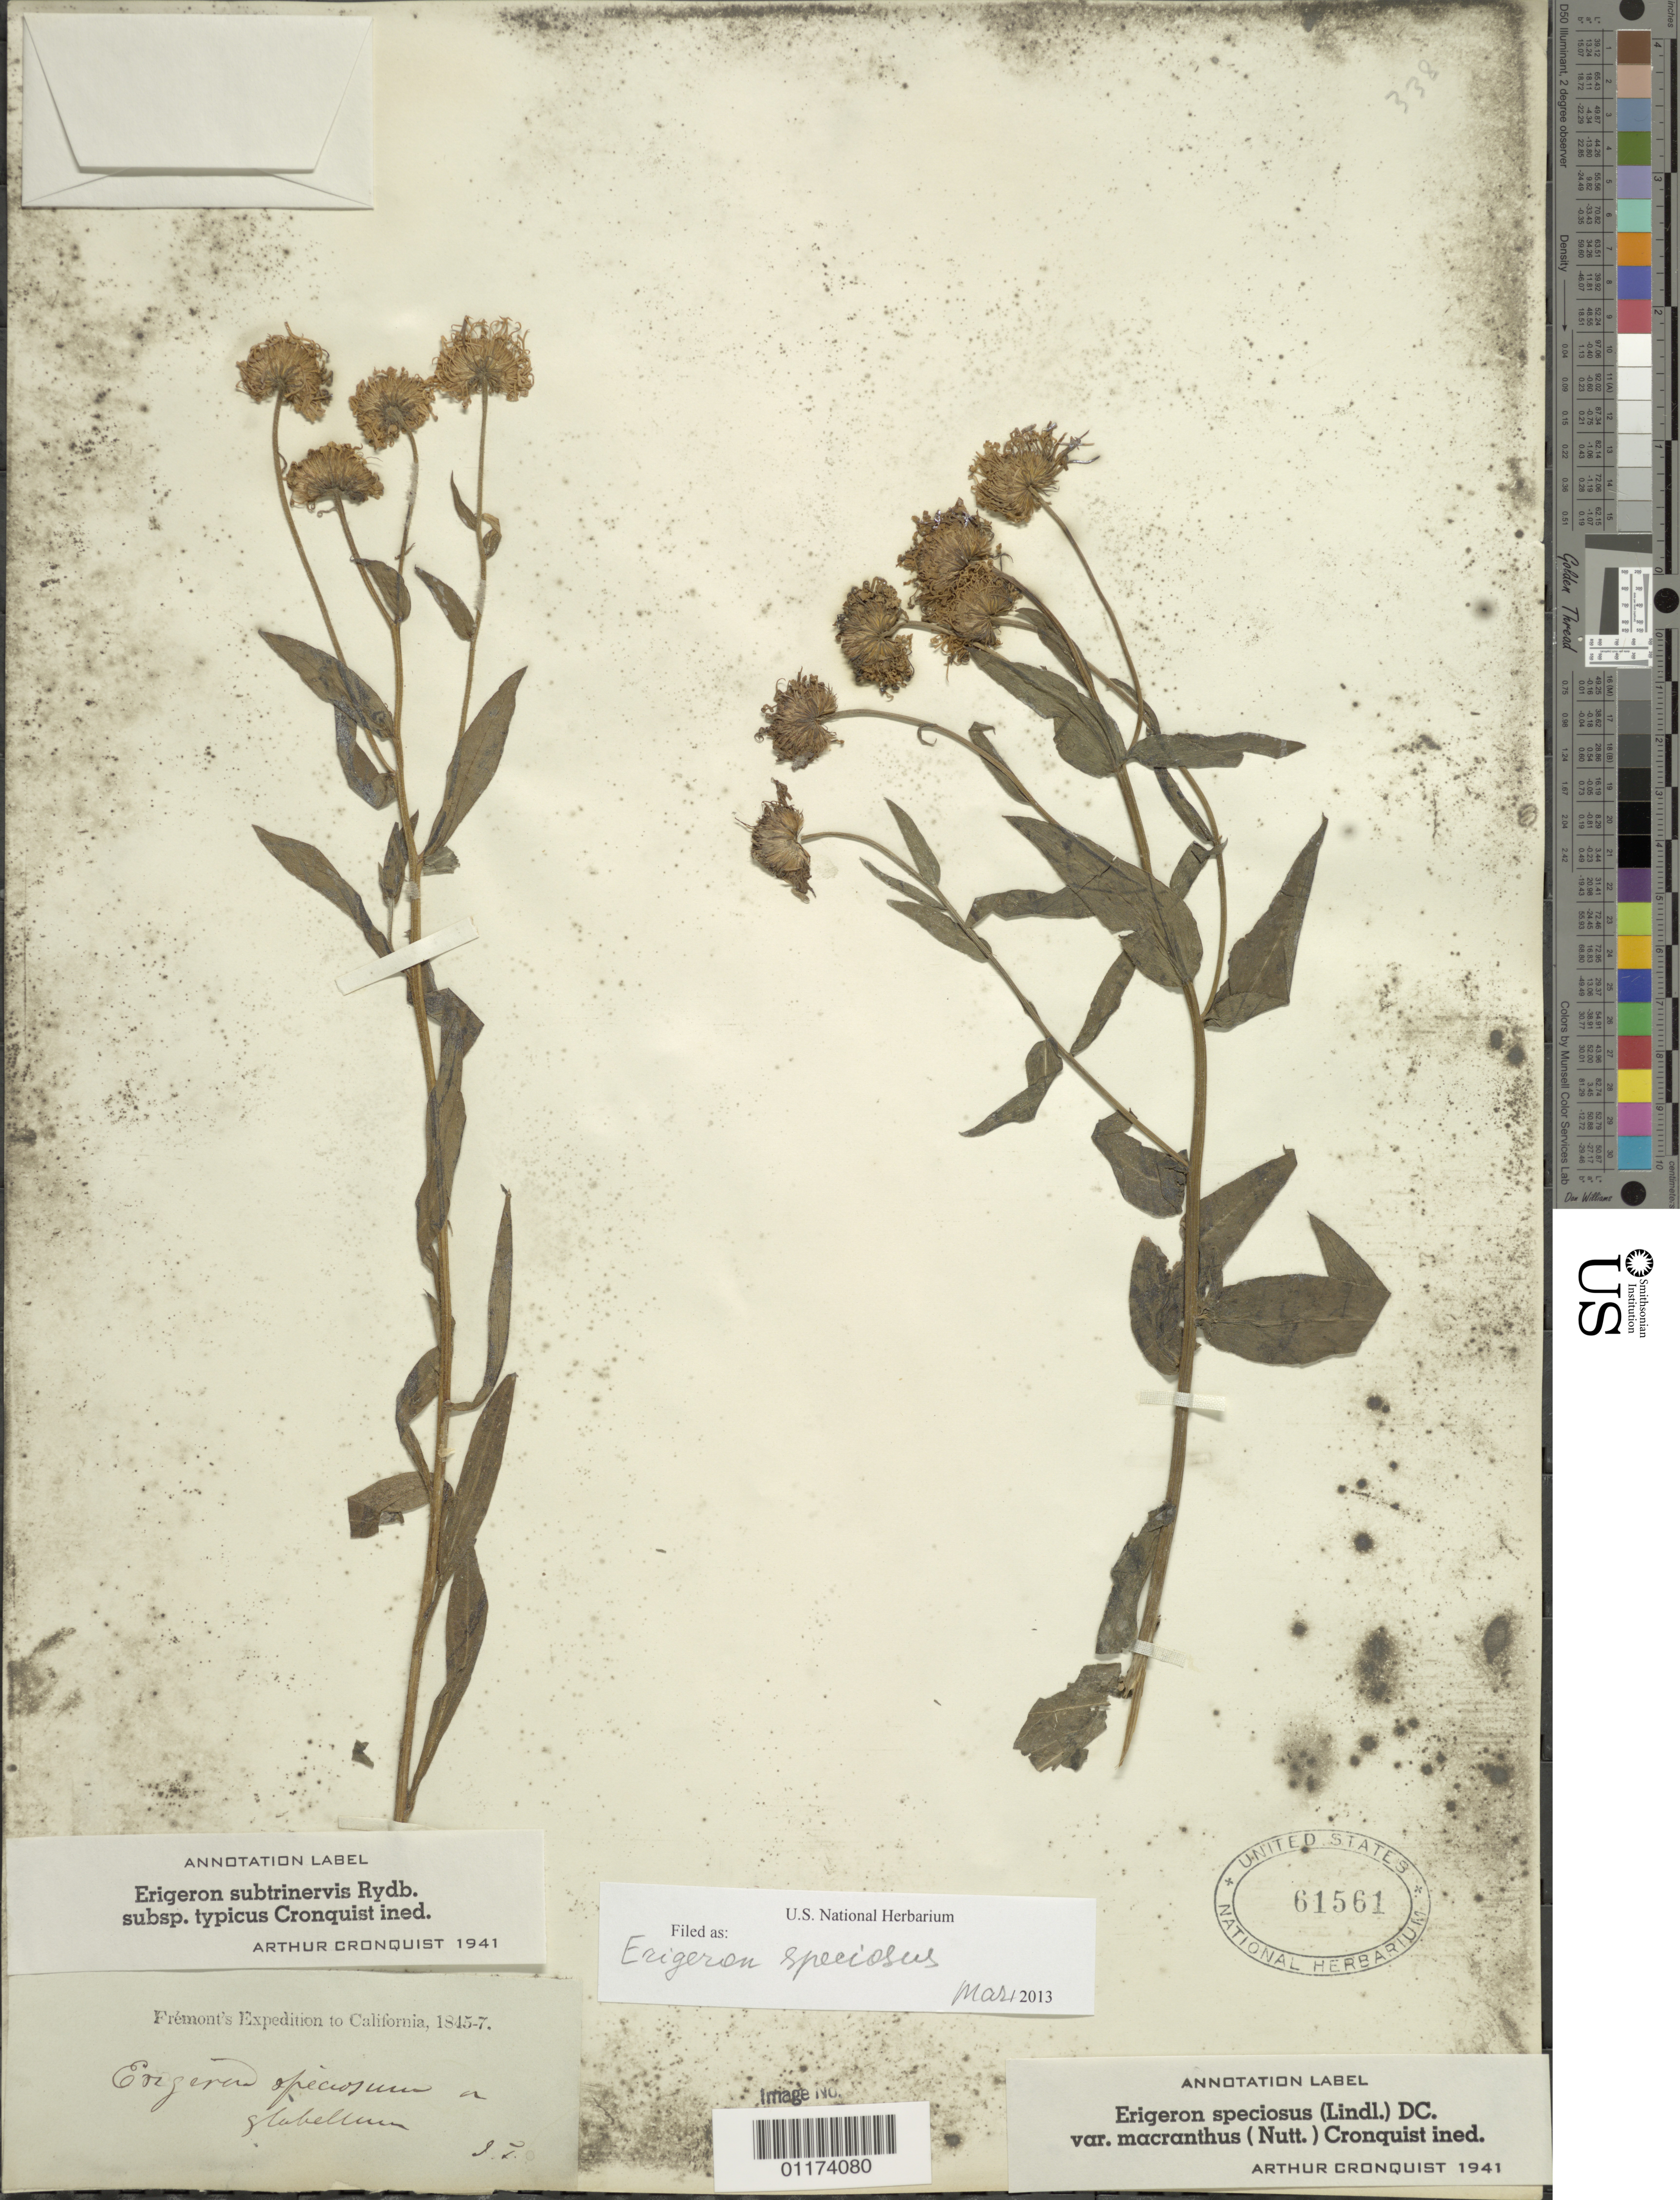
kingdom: Plantae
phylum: Tracheophyta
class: Magnoliopsida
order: Asterales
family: Asteraceae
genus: Erigeron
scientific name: Erigeron speciosus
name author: (Lindl.) DC.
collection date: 1845/1847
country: United States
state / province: California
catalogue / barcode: US 61561